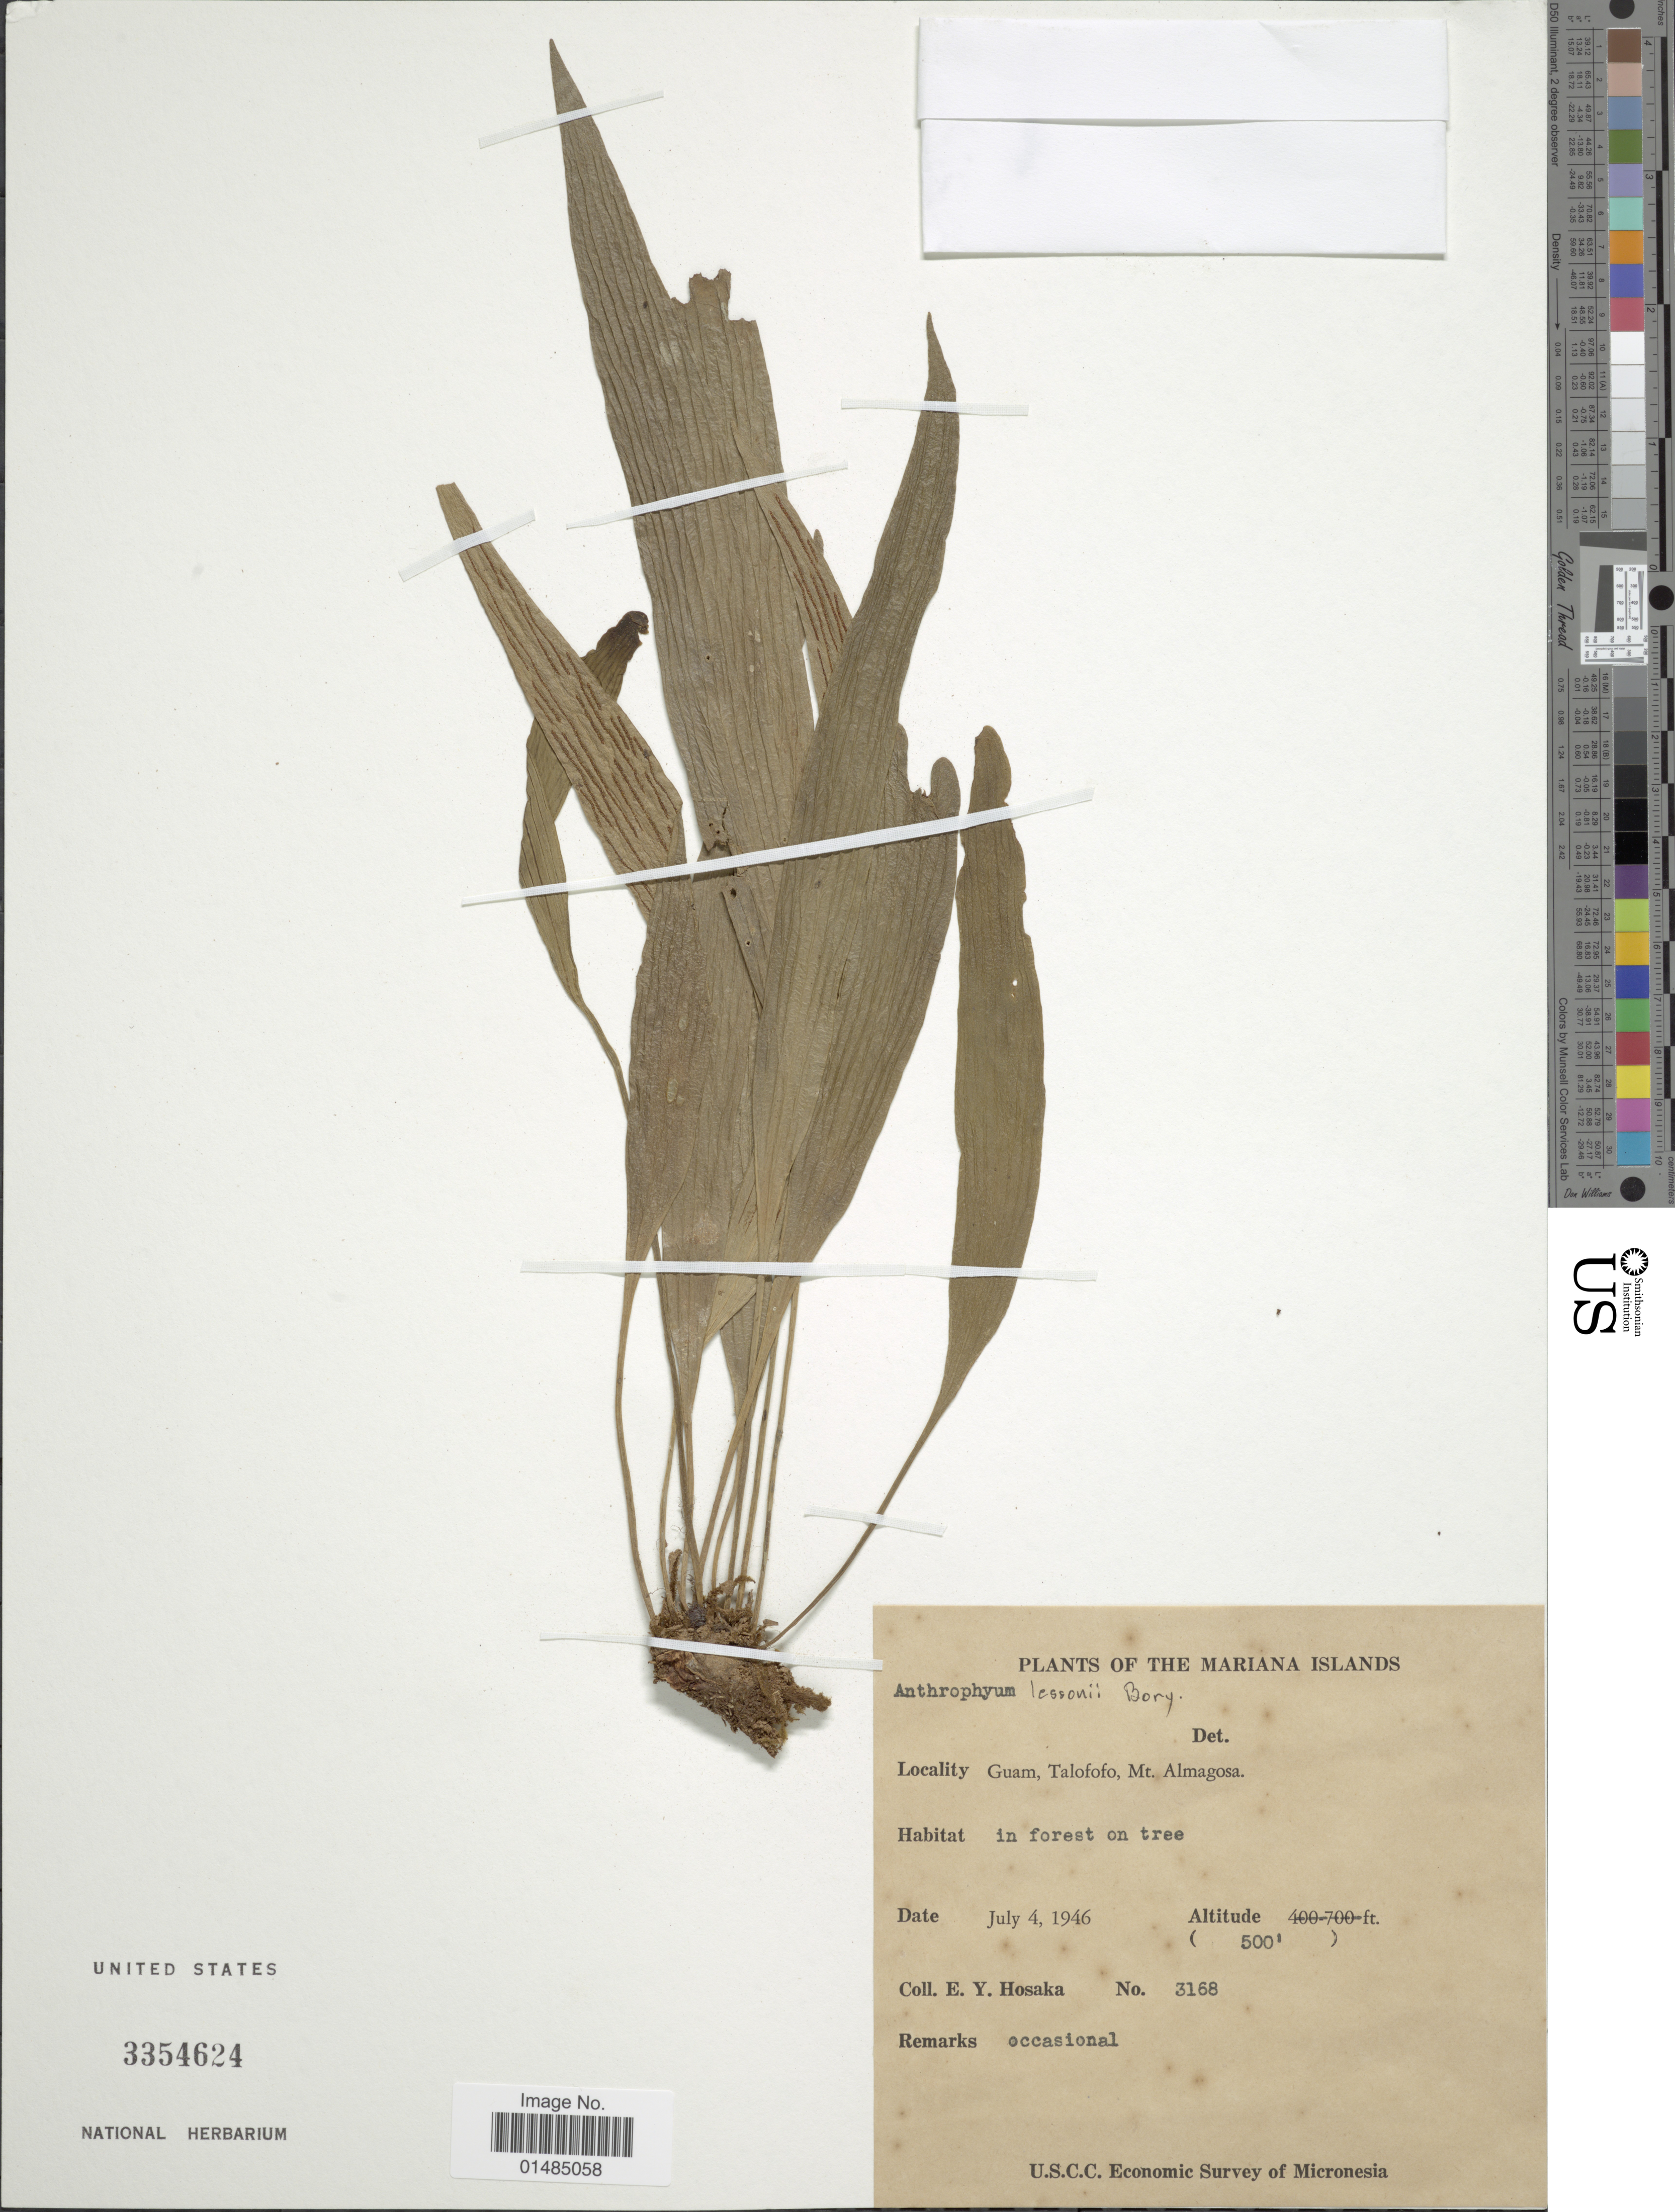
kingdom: Plantae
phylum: Tracheophyta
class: Polypodiopsida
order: Polypodiales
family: Pteridaceae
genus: Antrophyum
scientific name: Antrophyum lessonii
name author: Bory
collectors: E. Y. Hosaka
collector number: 3168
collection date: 1946-07-04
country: Guam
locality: The Mariana Islands, Guam, Talofofo, Mt. Almagosa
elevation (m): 152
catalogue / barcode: US 3354624